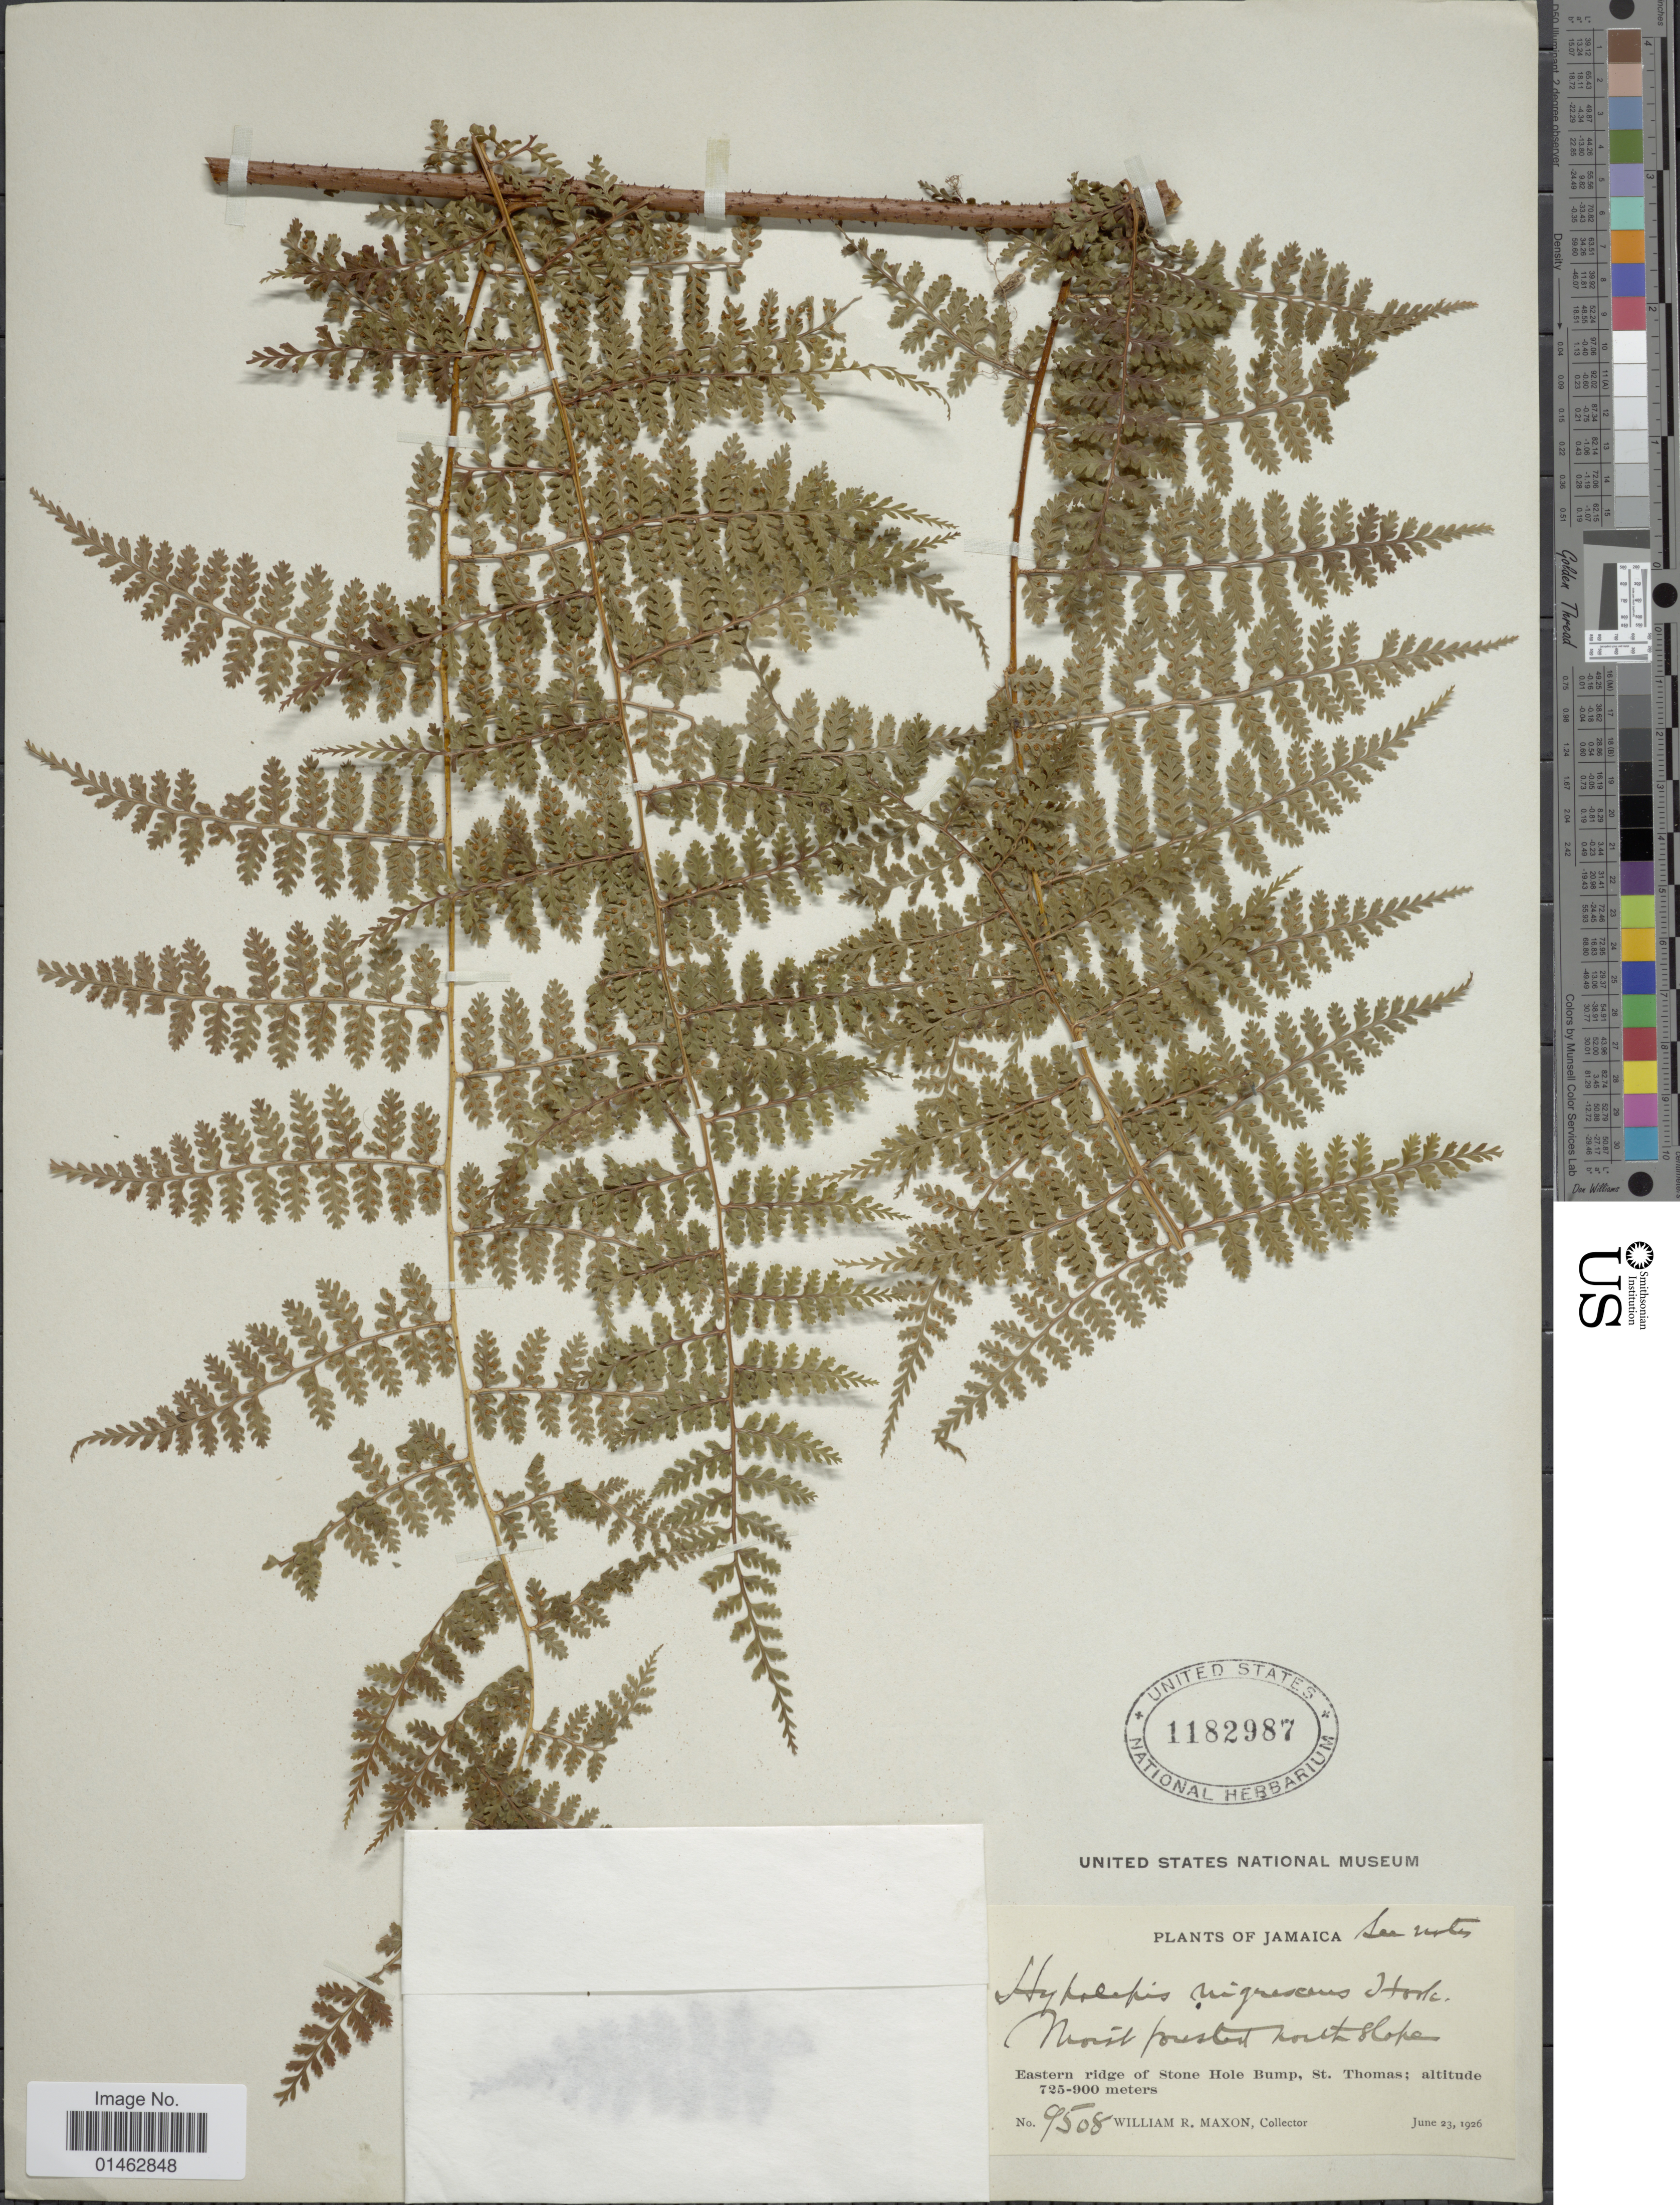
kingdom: Plantae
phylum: Tracheophyta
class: Polypodiopsida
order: Polypodiales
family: Dennstaedtiaceae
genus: Hypolepis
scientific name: Hypolepis nigrescens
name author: Hook.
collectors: W. R. Maxon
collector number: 9508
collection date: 1926-06-23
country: Jamaica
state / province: Saint Thomas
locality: Eastern ridge of Stone Hole Bump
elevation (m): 725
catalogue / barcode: US 1182987